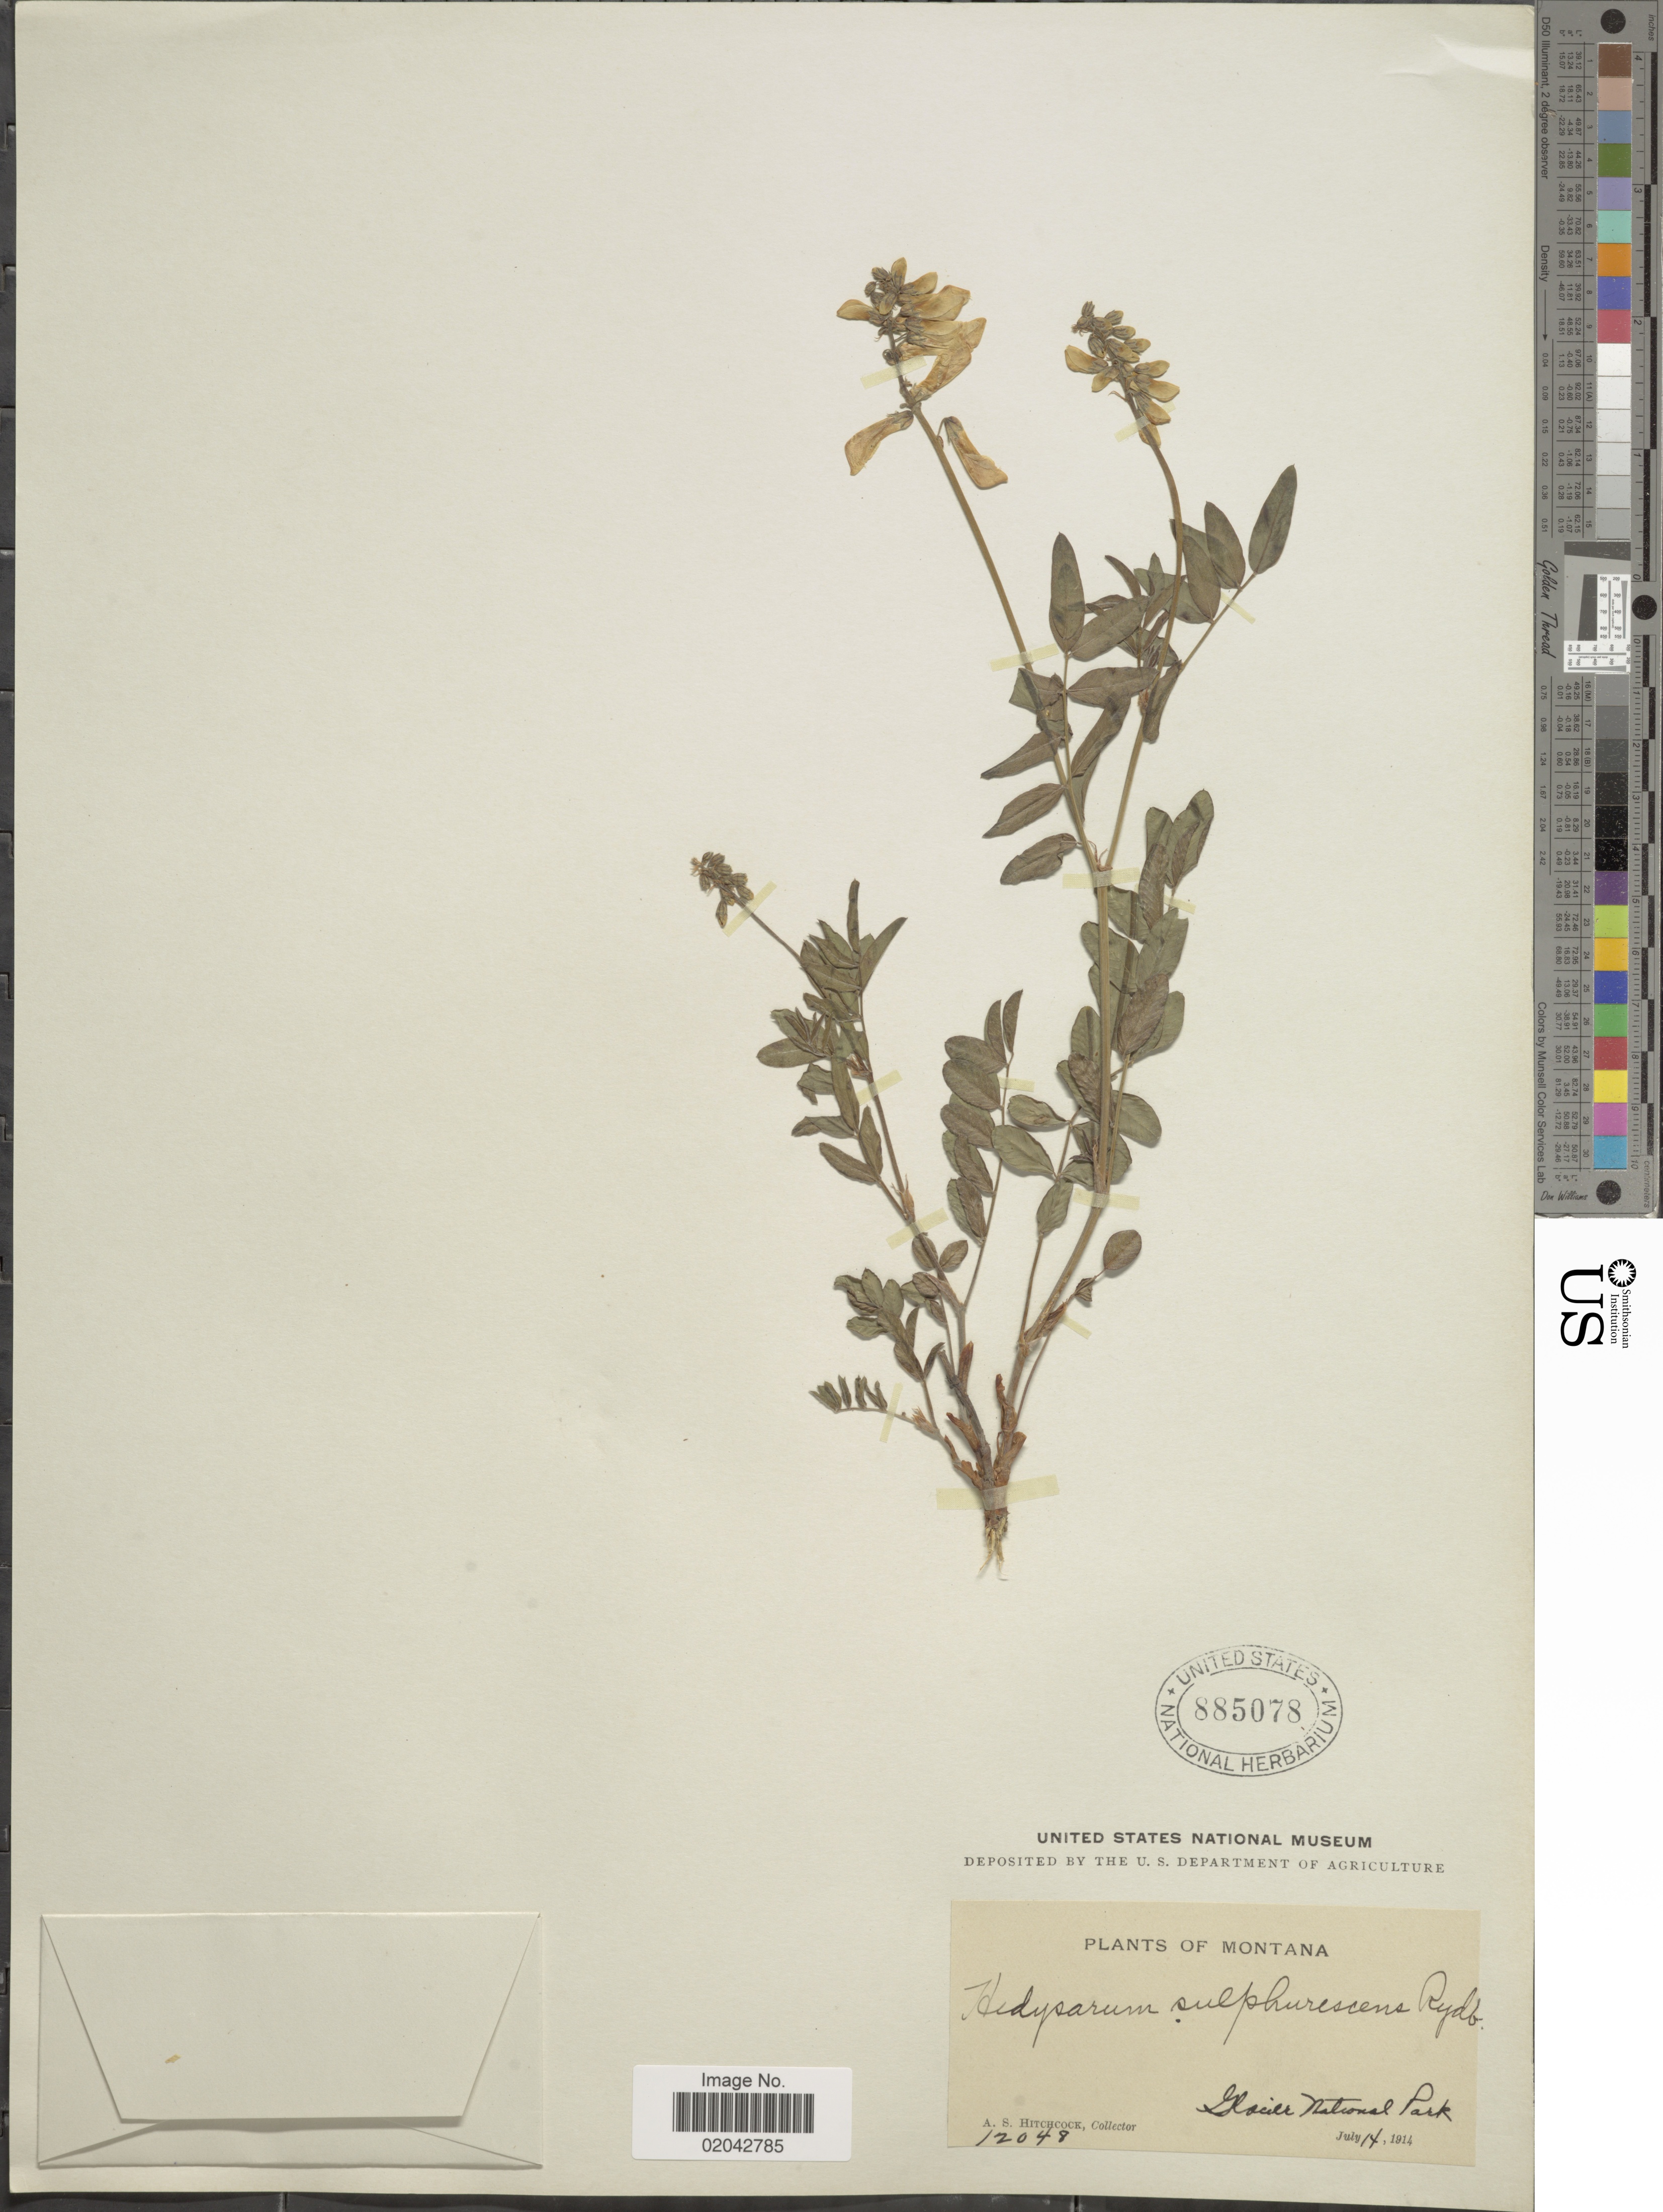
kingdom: Plantae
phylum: Tracheophyta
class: Magnoliopsida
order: Fabales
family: Fabaceae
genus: Hedysarum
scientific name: Hedysarum sulphurescens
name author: Rydb.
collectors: A. S. Hitchcock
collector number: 12048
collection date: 1914-07-14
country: United States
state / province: Montana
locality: Glacier Montana Park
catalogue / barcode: US 885078